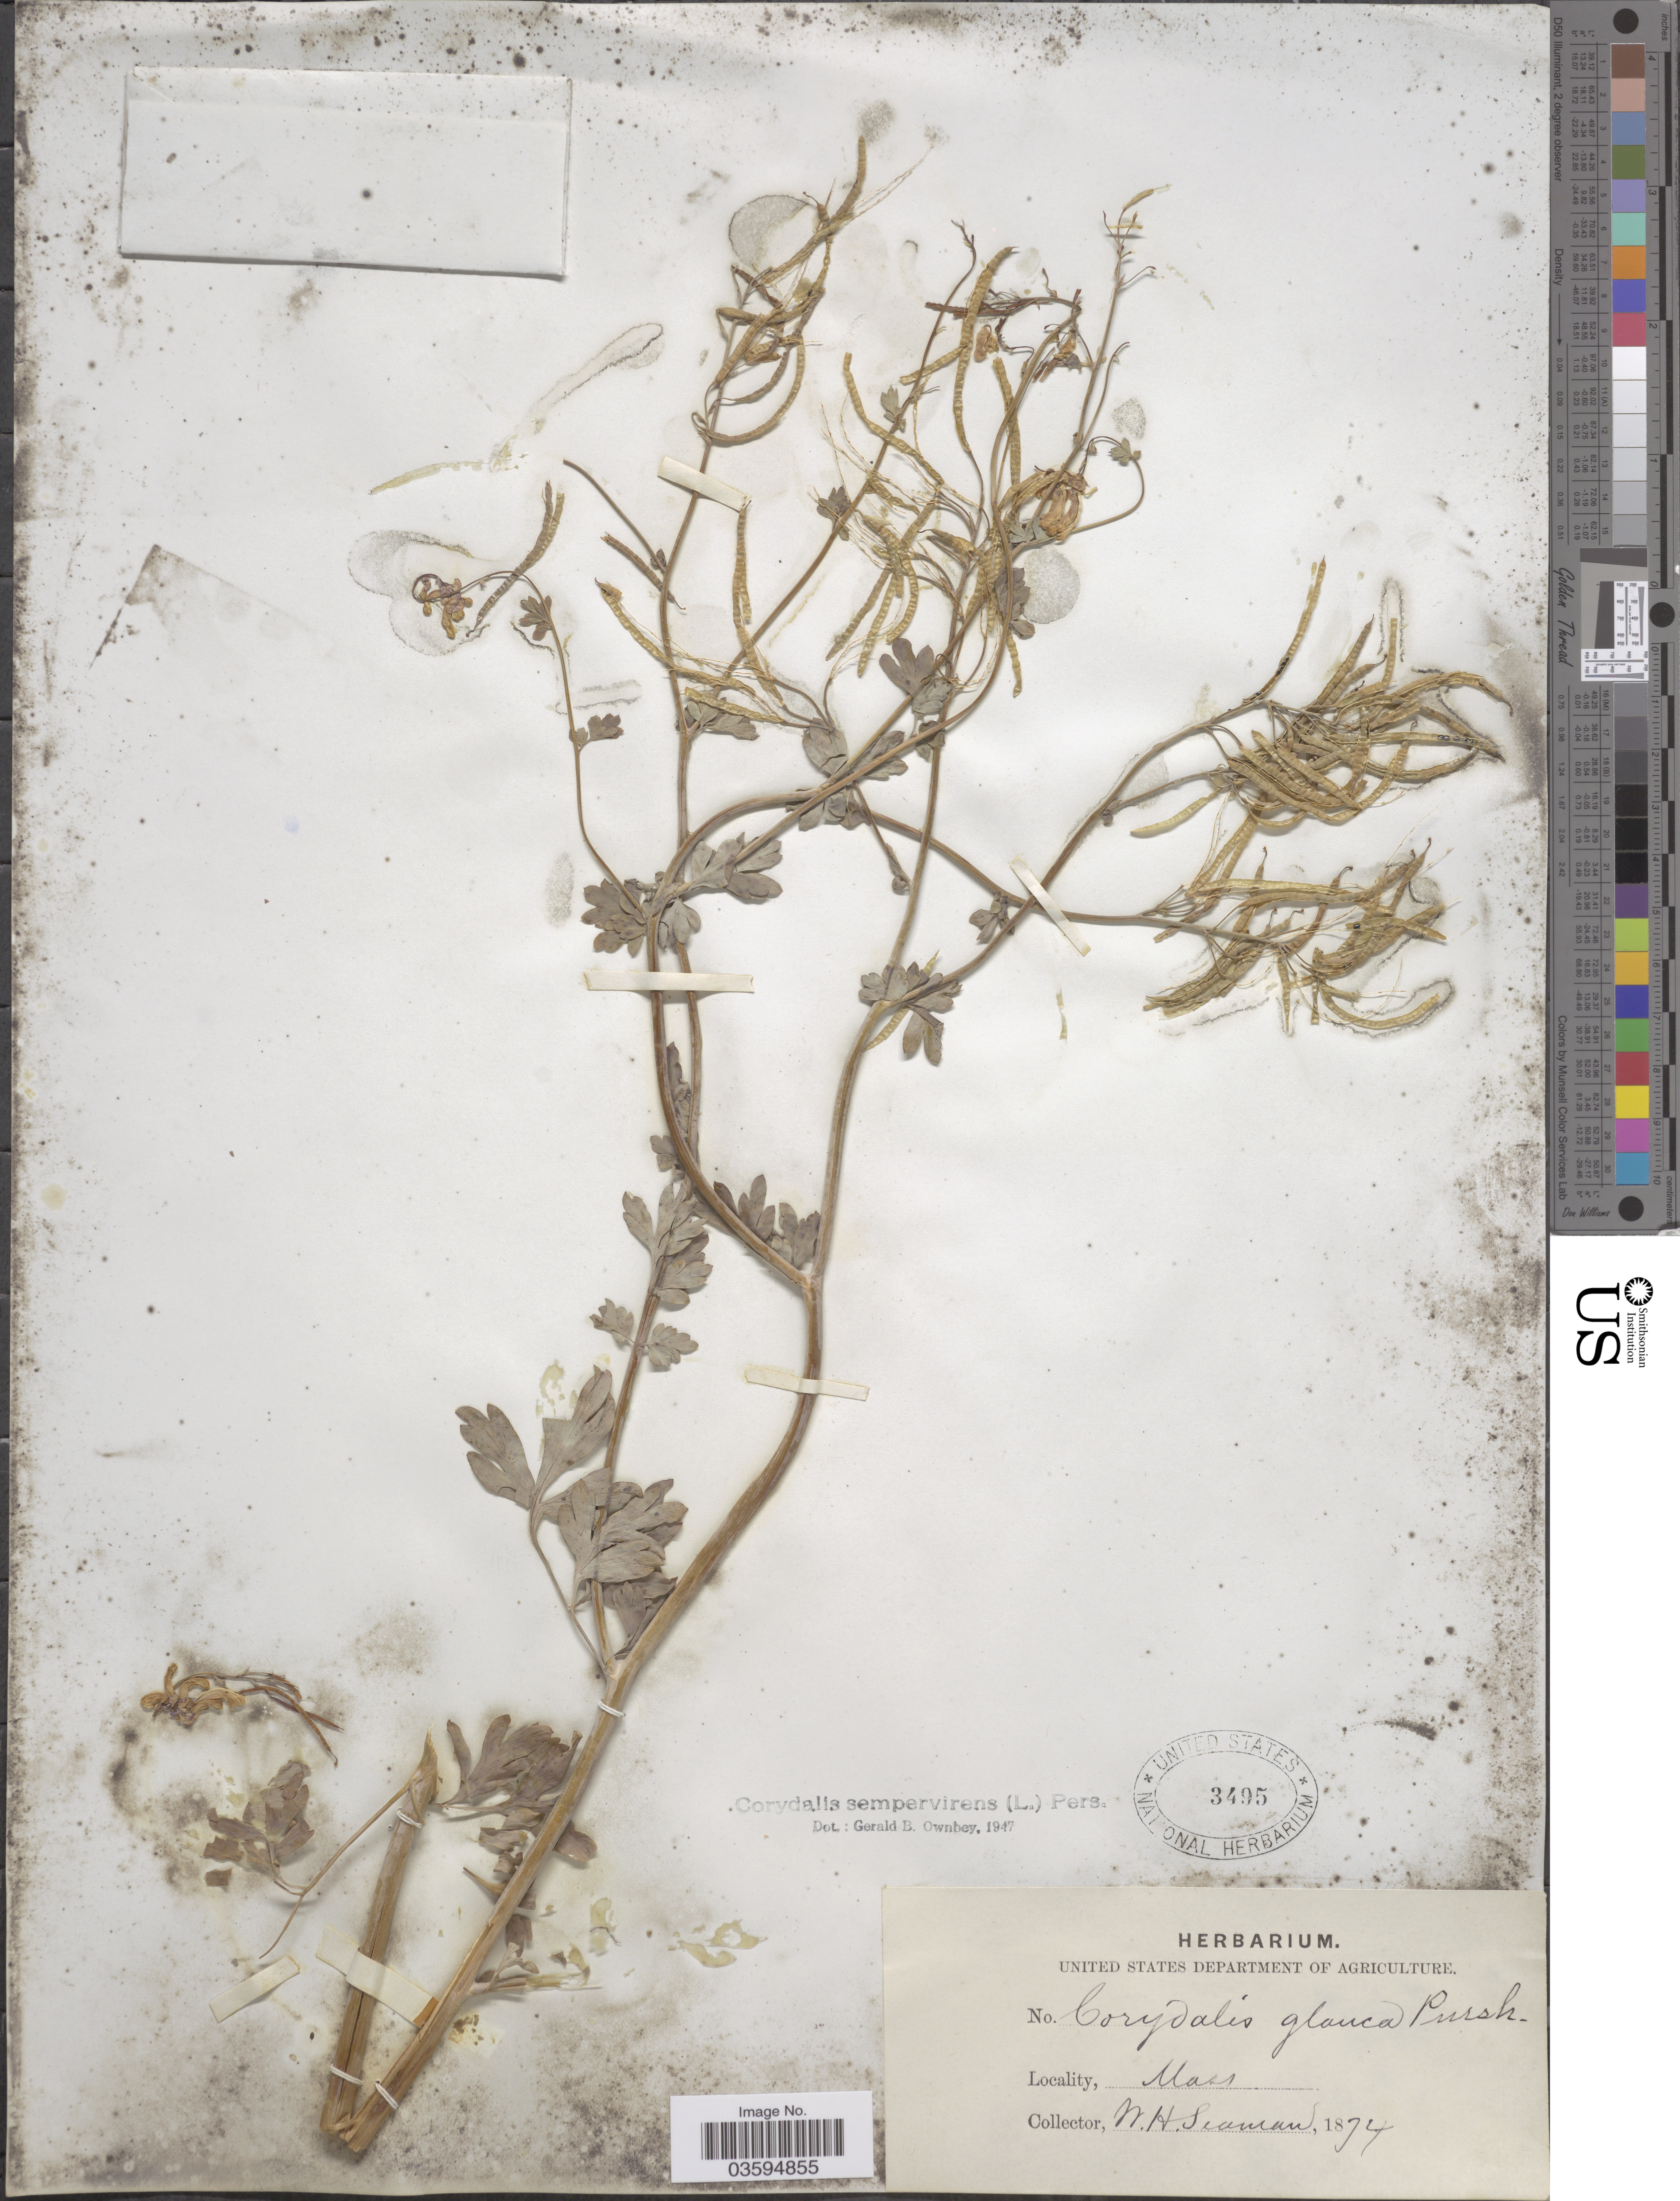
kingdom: Plantae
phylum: Tracheophyta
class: Magnoliopsida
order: Ranunculales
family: Papaveraceae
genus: Capnoides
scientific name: Capnoides sempervirens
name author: (L.) Borkh.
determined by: Strong, M. T., (US), Smithsonian Institution - National Museum of Natural History (UNITED STATES)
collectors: W. Seaman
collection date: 1874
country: United States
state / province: Massachusetts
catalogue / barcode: US 3495